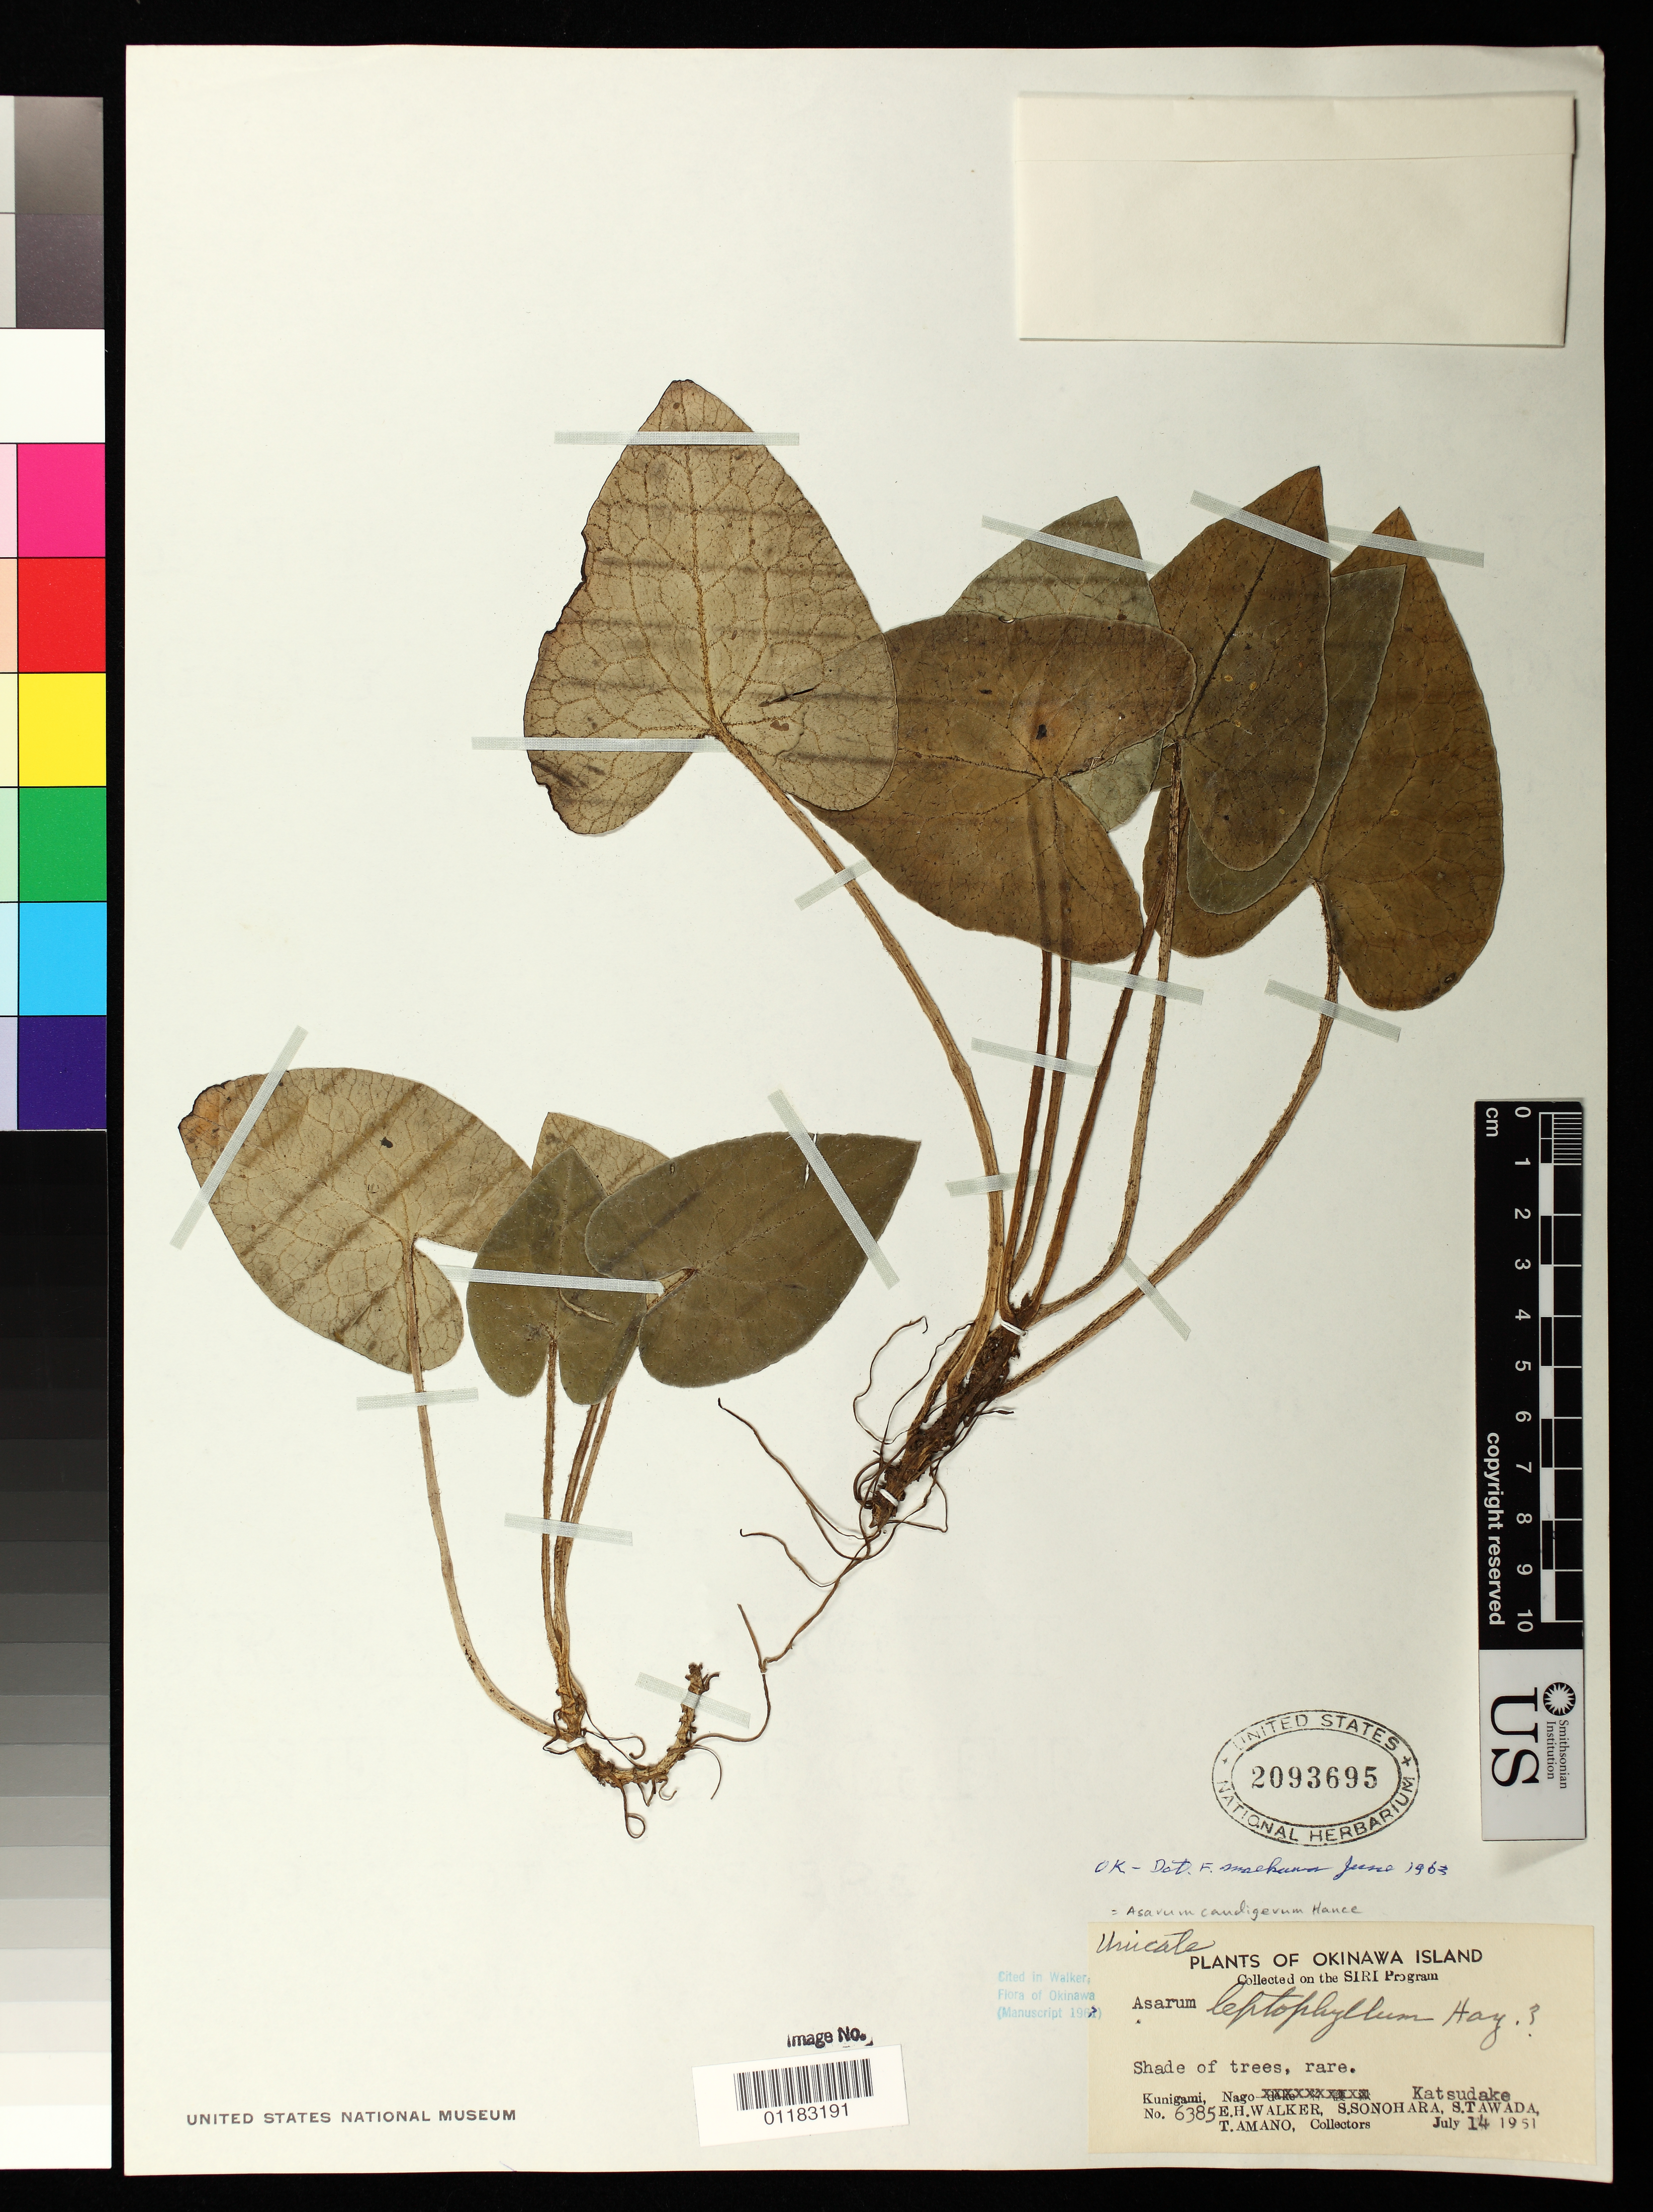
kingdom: Plantae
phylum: Tracheophyta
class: Magnoliopsida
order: Piperales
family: Aristolochiaceae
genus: Asarum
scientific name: Asarum caudigerum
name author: Hance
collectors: E. H. Walker, S. Sonohara, S. Tawada & T. Amano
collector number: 6385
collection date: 1951-07-14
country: Japan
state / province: Okinawa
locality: Kunigami, Nago, Katsu dake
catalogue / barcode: US 2093695